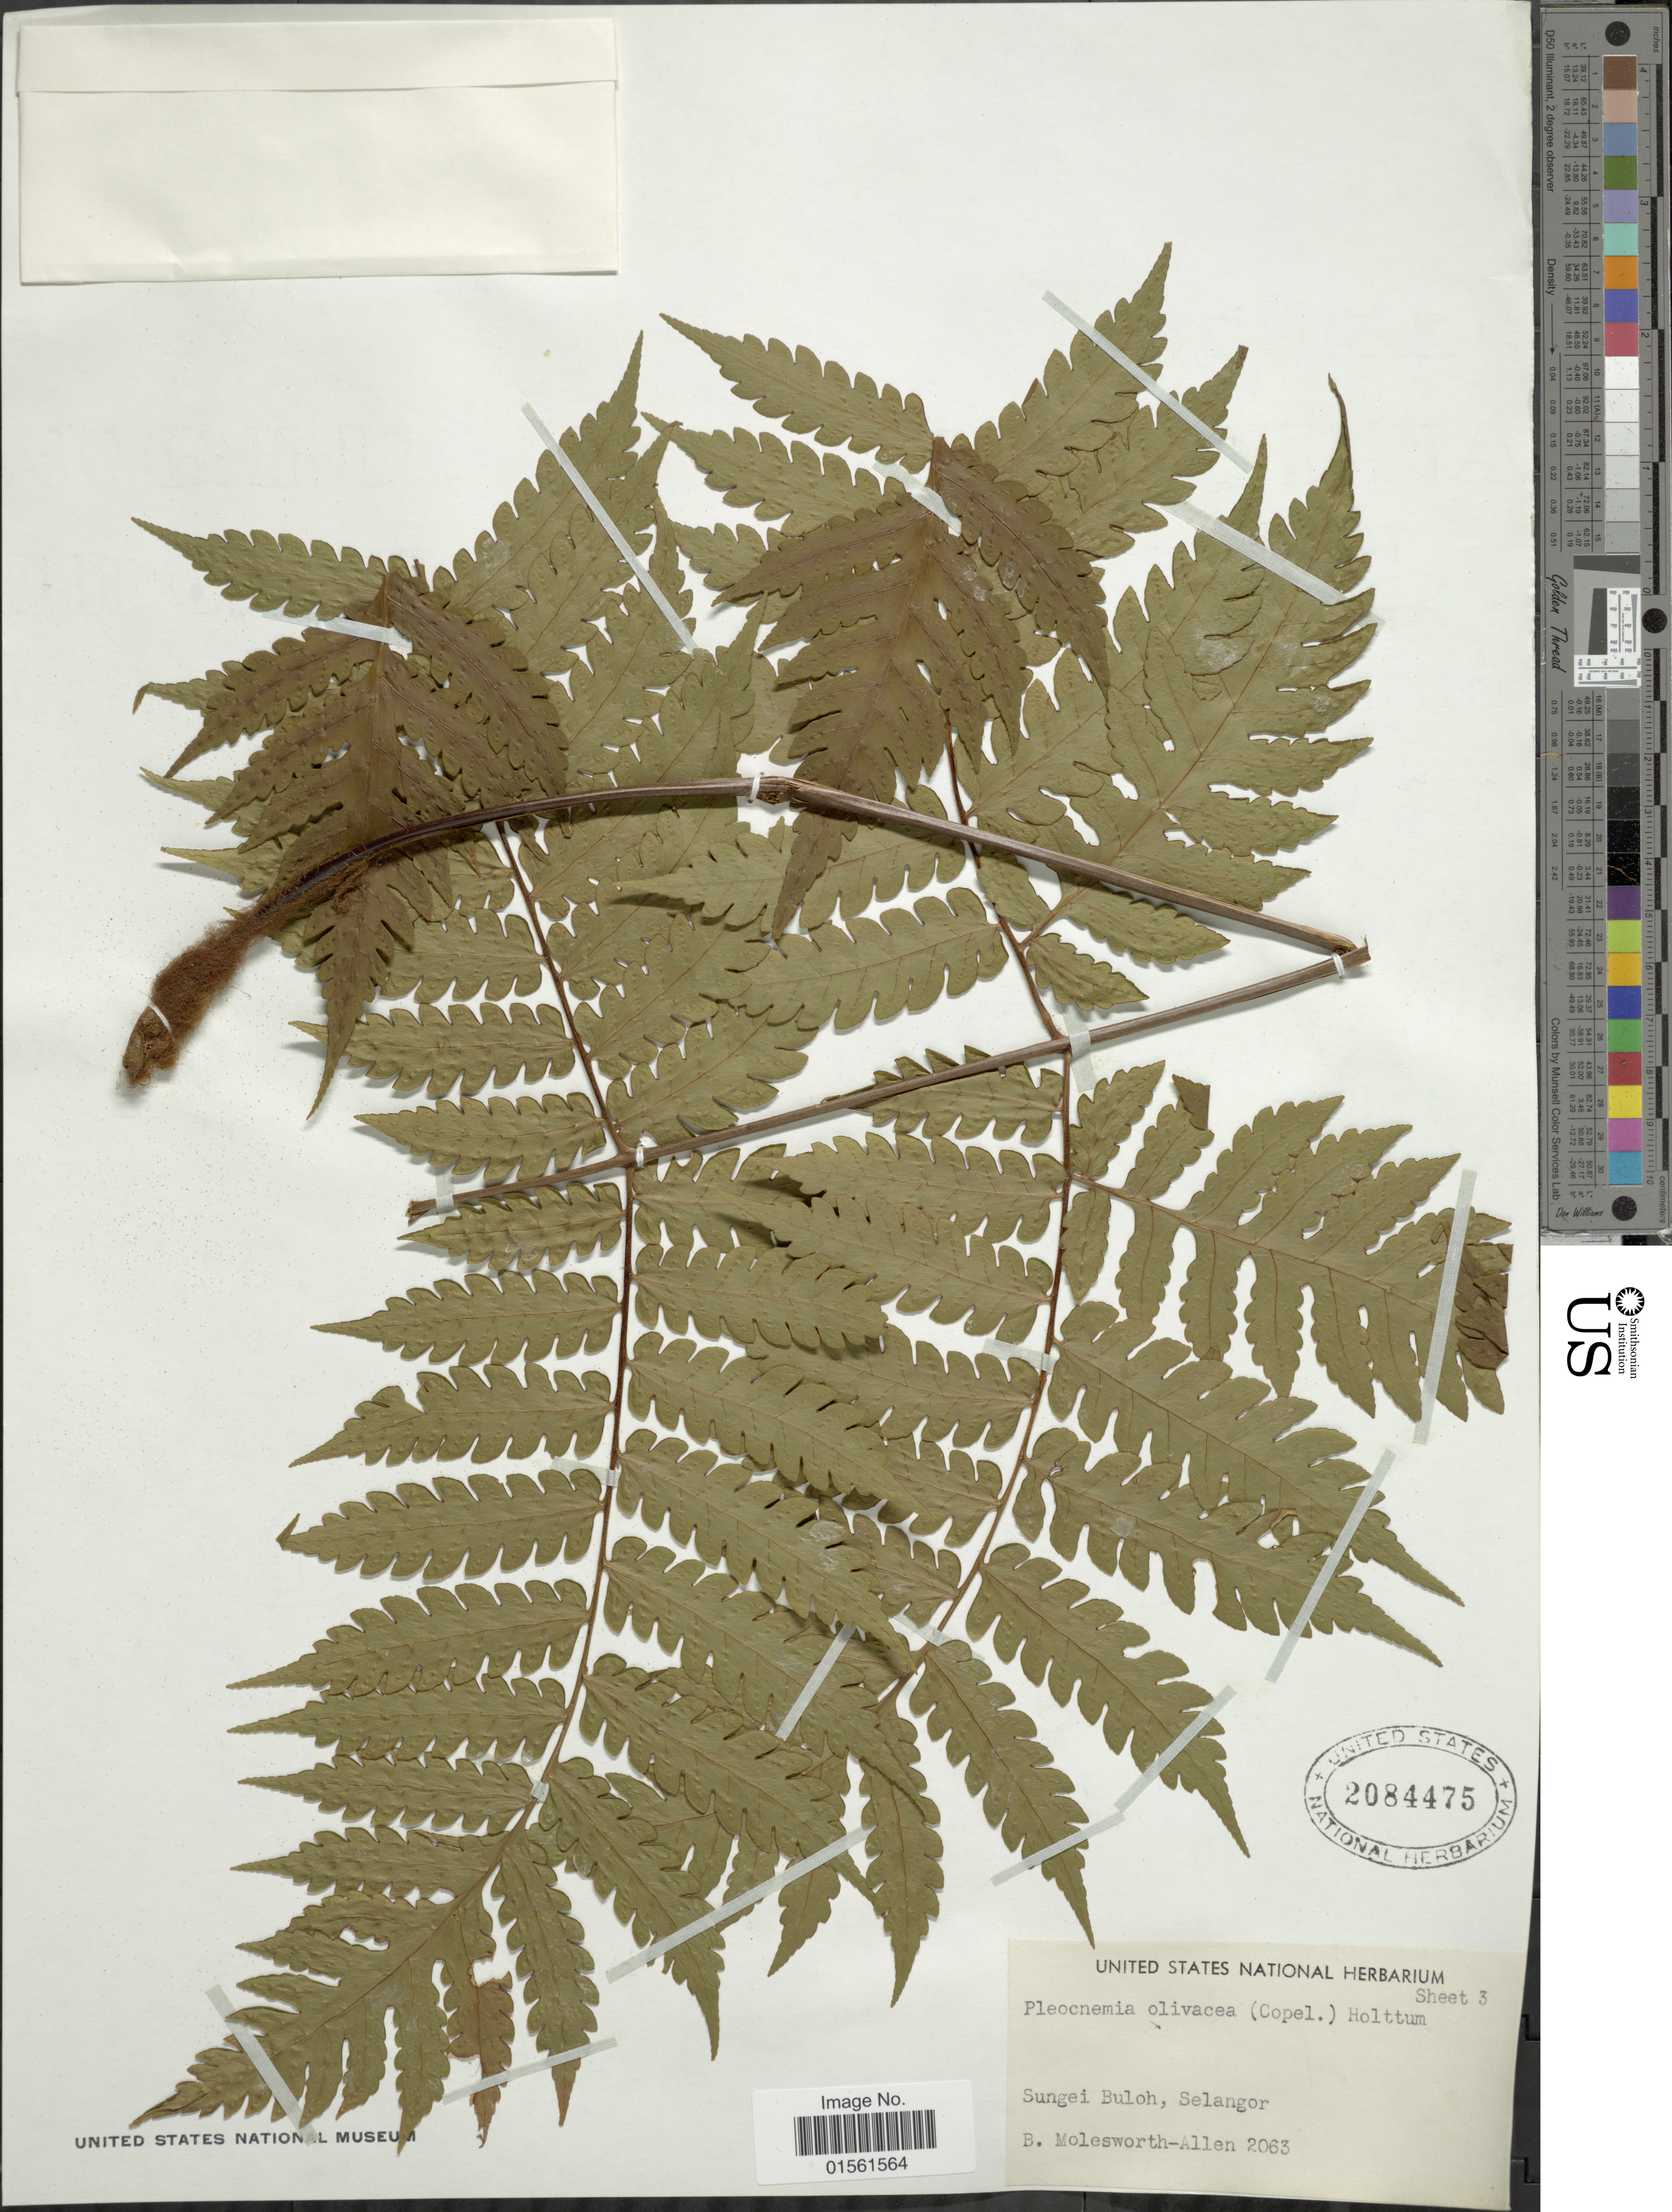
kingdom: Plantae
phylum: Tracheophyta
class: Polypodiopsida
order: Polypodiales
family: Dryopteridaceae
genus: Pleocnemia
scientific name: Pleocnemia olivacea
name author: (Copel.) Holttum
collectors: B. E. G. Molesworth-Allen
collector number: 2063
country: Malaysia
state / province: Selangor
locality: Sungei Buloh, Selangor.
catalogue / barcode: US 2084475